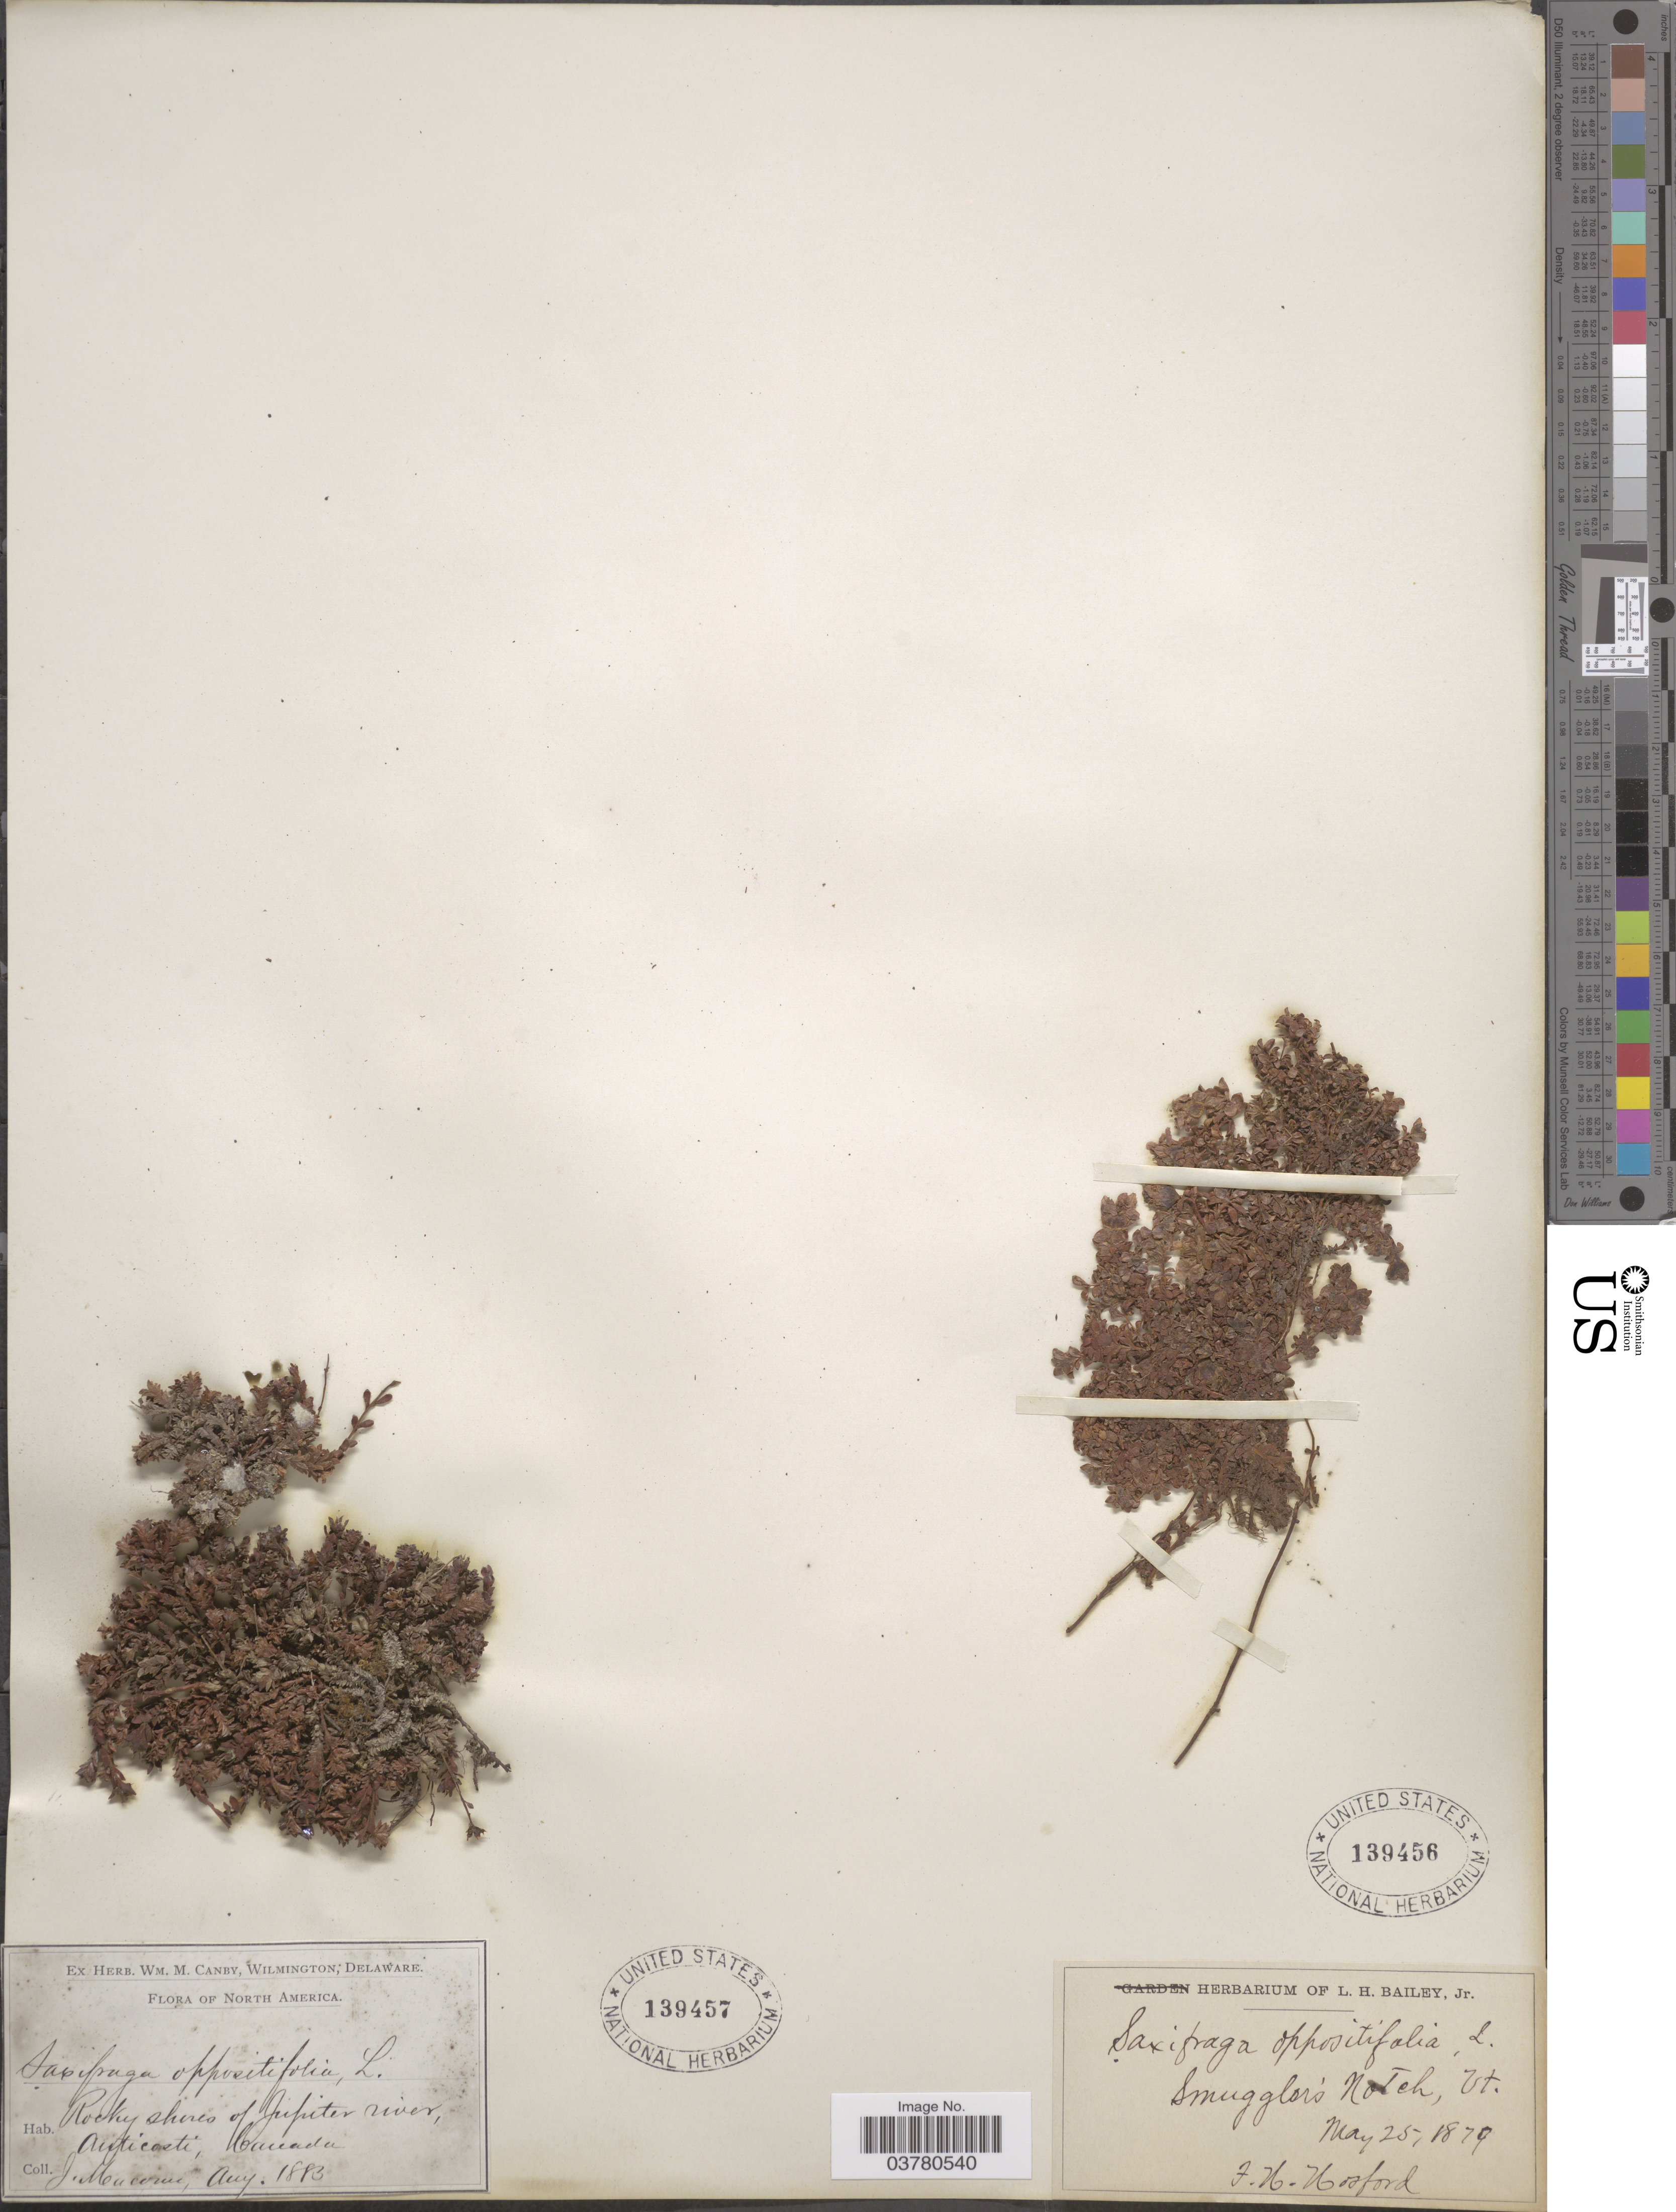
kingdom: Plantae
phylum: Tracheophyta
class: Magnoliopsida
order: Saxifragales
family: Saxifragaceae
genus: Saxifraga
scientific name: Saxifraga oppositifolia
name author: L.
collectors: F. Hosford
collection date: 1879-05-25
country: United States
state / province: Vermont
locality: Smuggler's Notch.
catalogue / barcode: US 139456-2